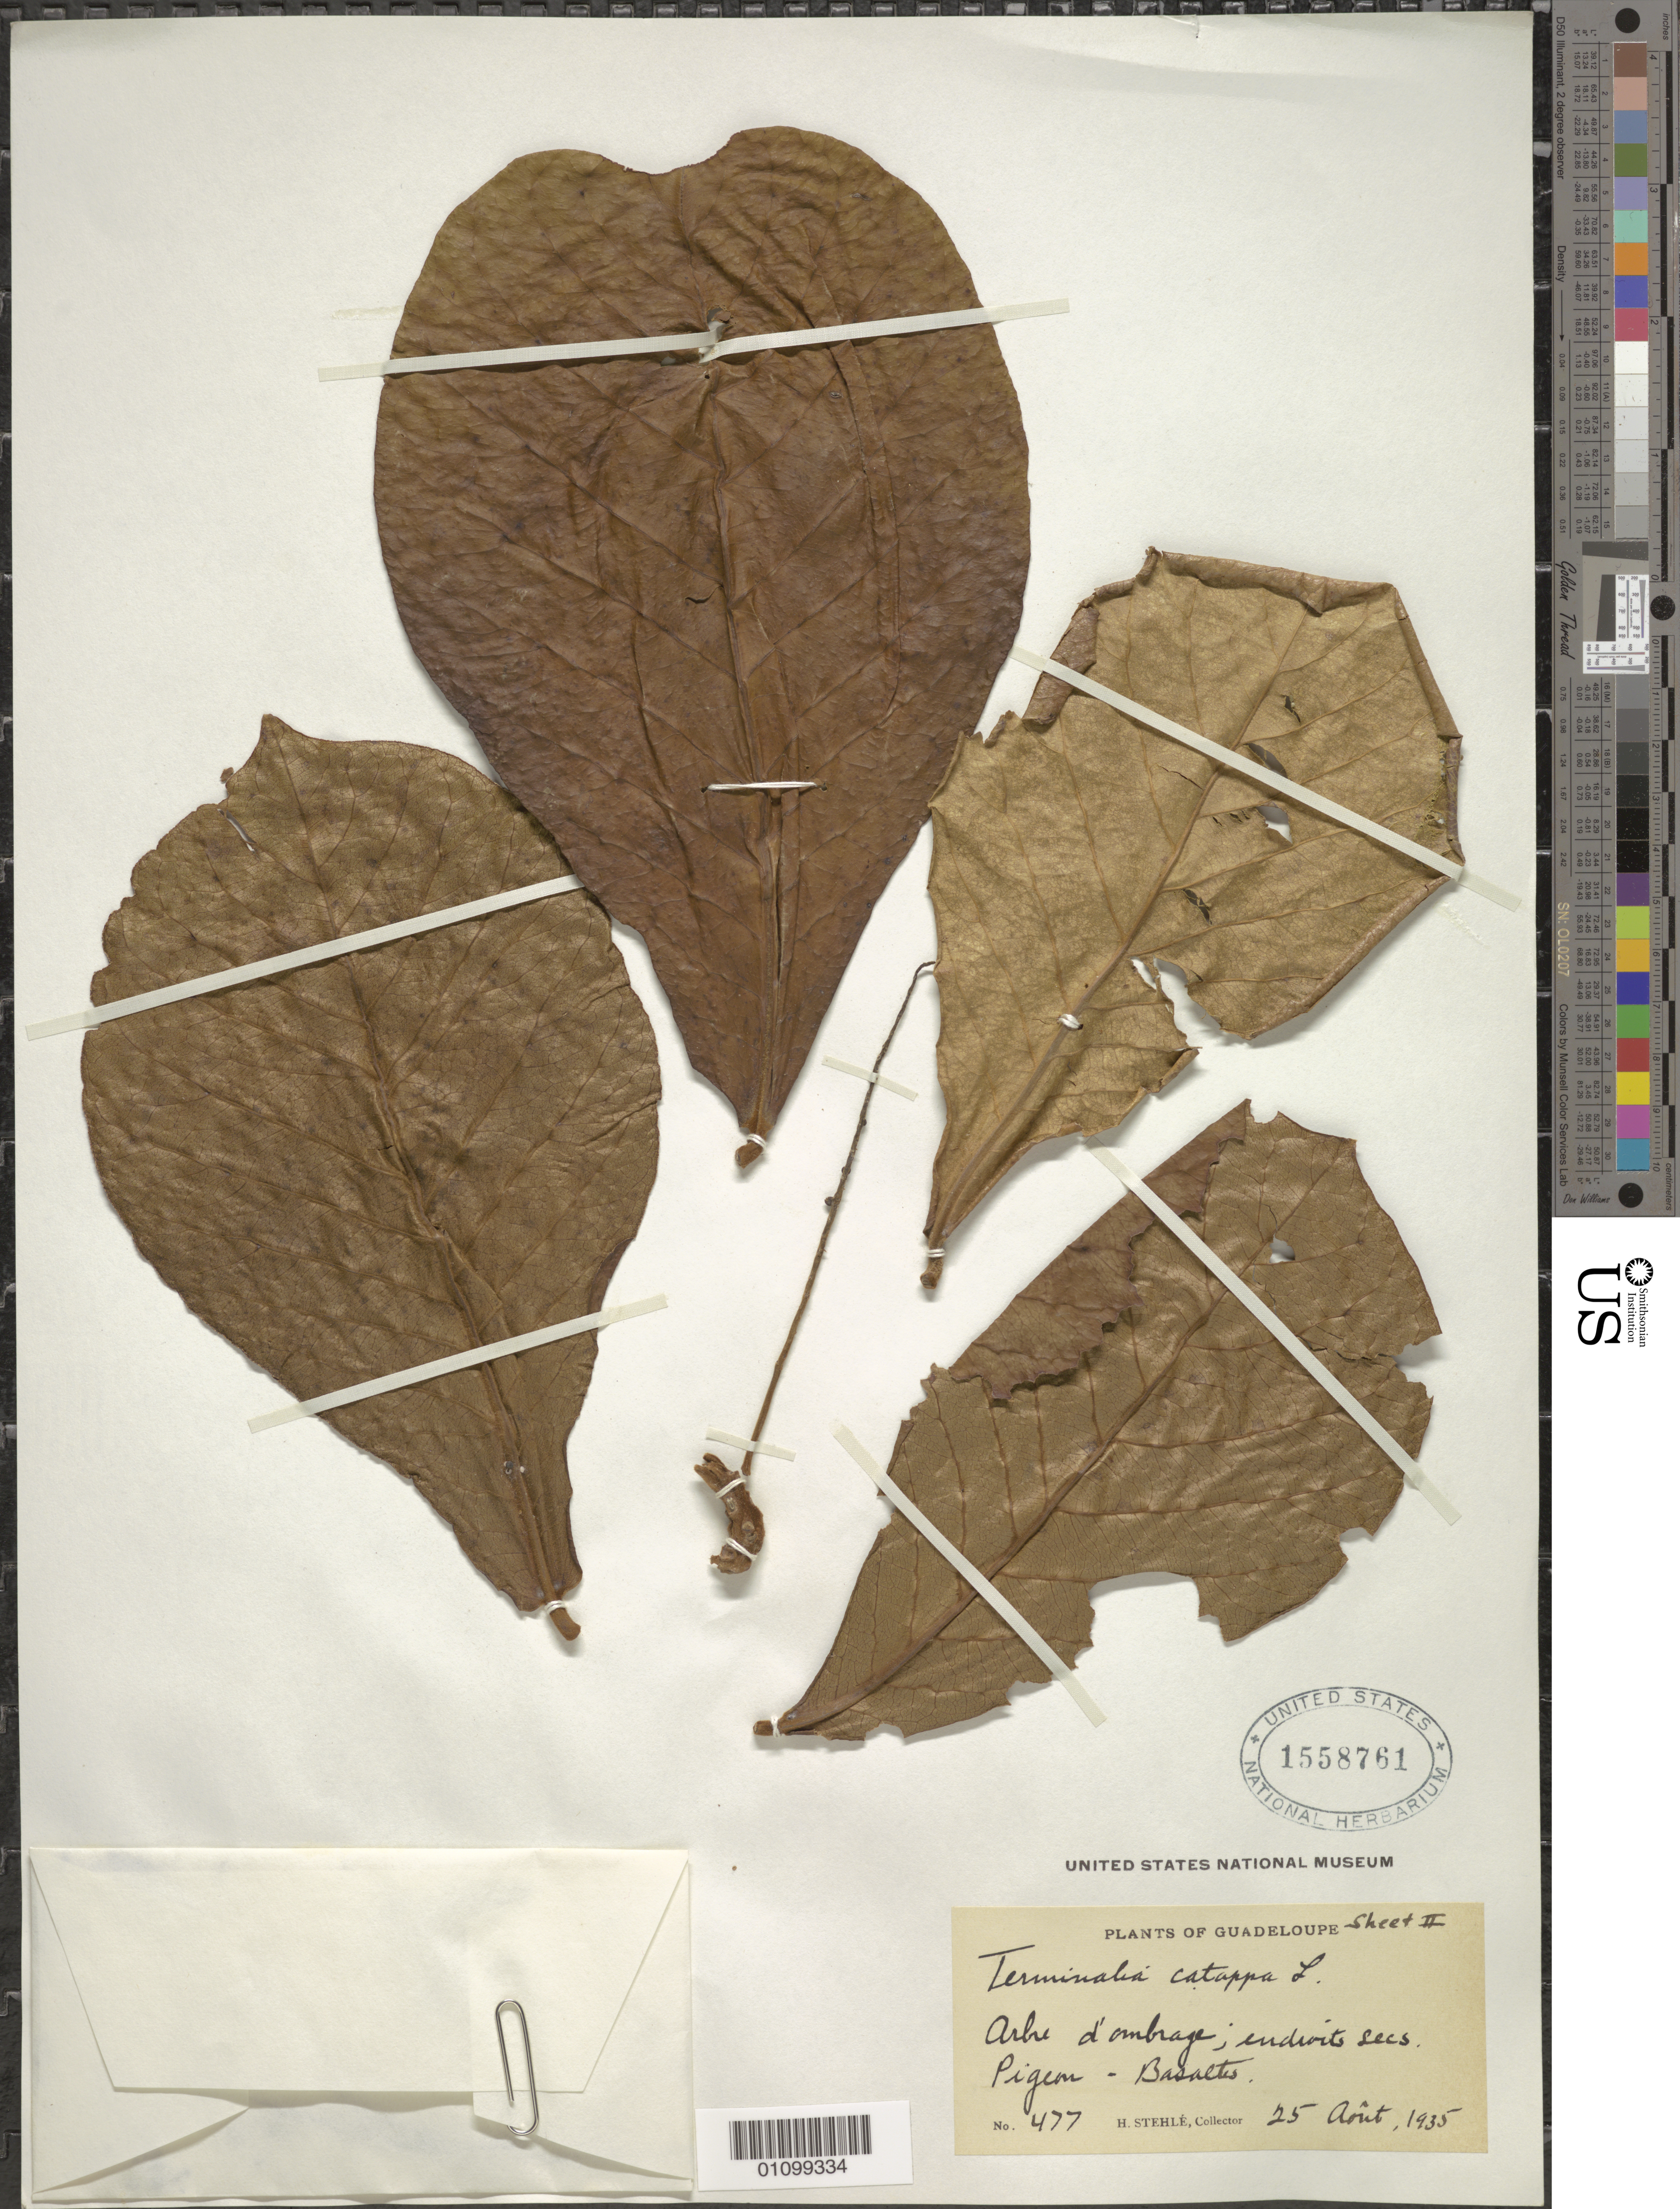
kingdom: Plantae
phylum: Tracheophyta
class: Magnoliopsida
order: Myrtales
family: Combretaceae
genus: Terminalia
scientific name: Terminalia catappa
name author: L.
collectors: H. Stehlé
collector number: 477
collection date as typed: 25 Aug 1935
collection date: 1935-08-25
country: Guadeloupe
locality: Arbre d'Ombrage; endoits secs. Pigeon - Basaltes.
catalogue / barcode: US 1558761